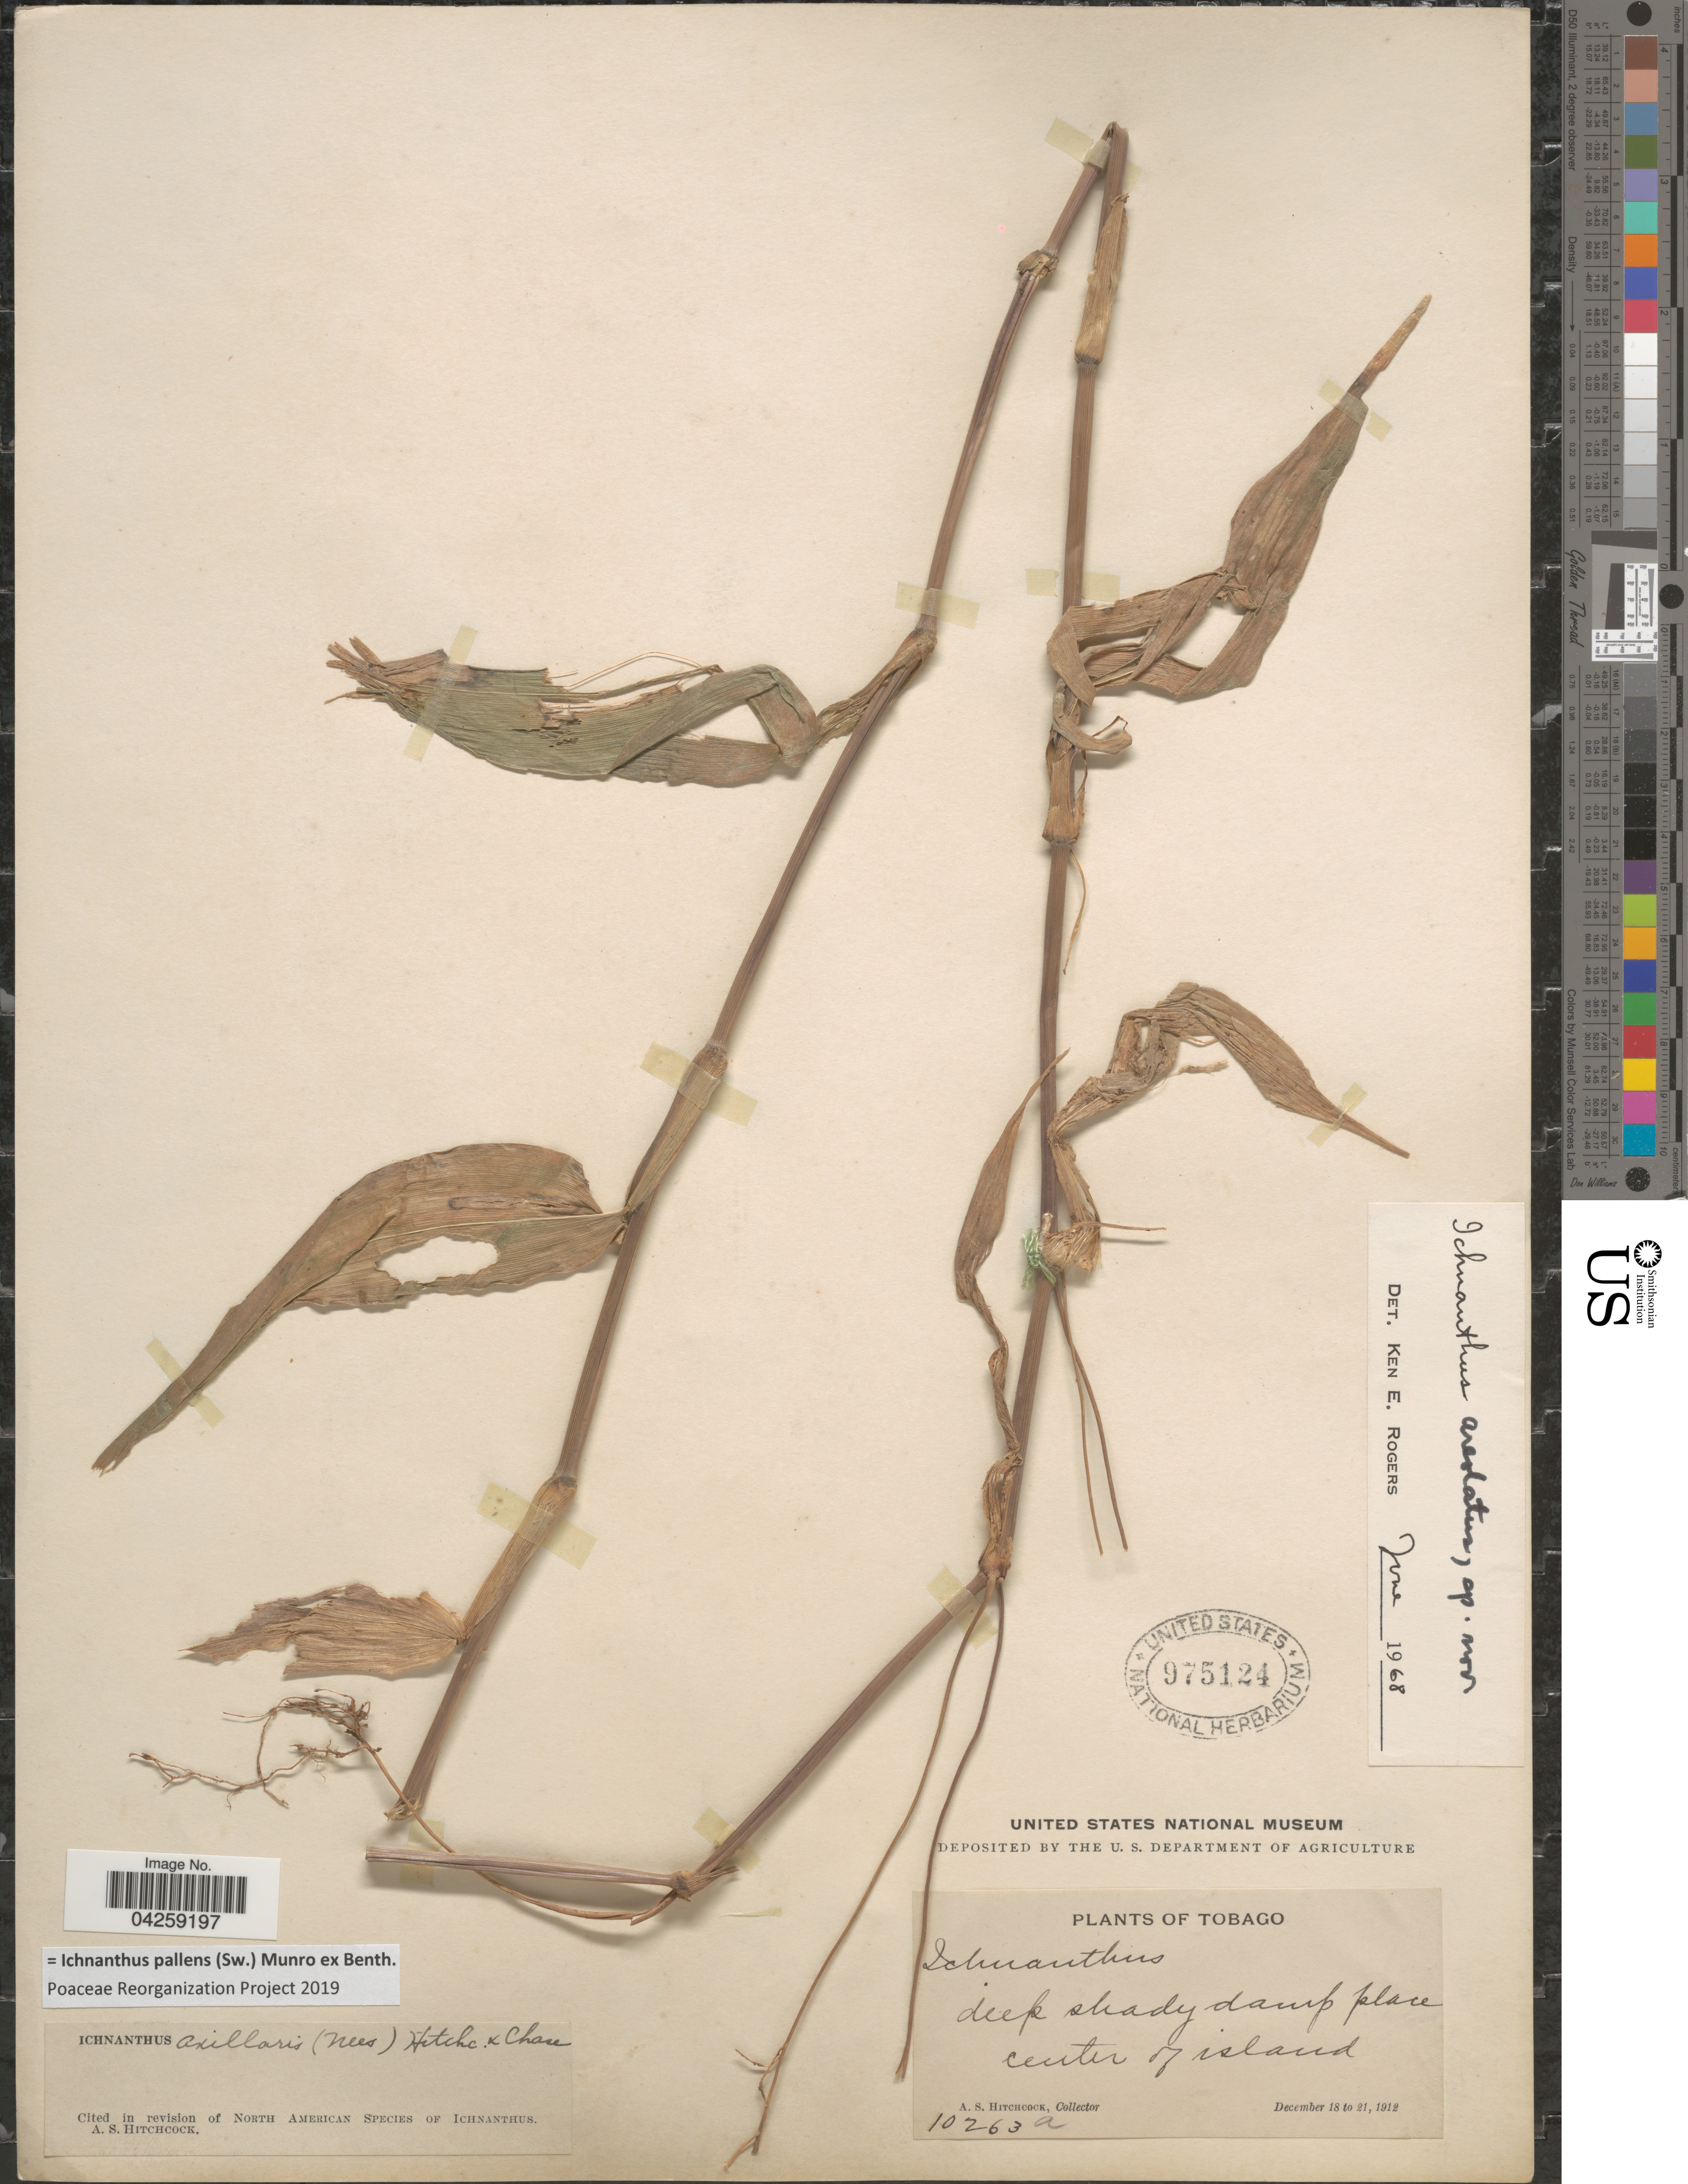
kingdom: Plantae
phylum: Tracheophyta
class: Liliopsida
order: Poales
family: Poaceae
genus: Ichnanthus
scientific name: Ichnanthus pallens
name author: (Sw.) Munro ex Benth.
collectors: A. S. Hitchcock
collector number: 10263a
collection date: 1912-12-18/1912-12-21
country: Trinidad and Tobago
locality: Deep shady damp place center of island.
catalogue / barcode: US 975124